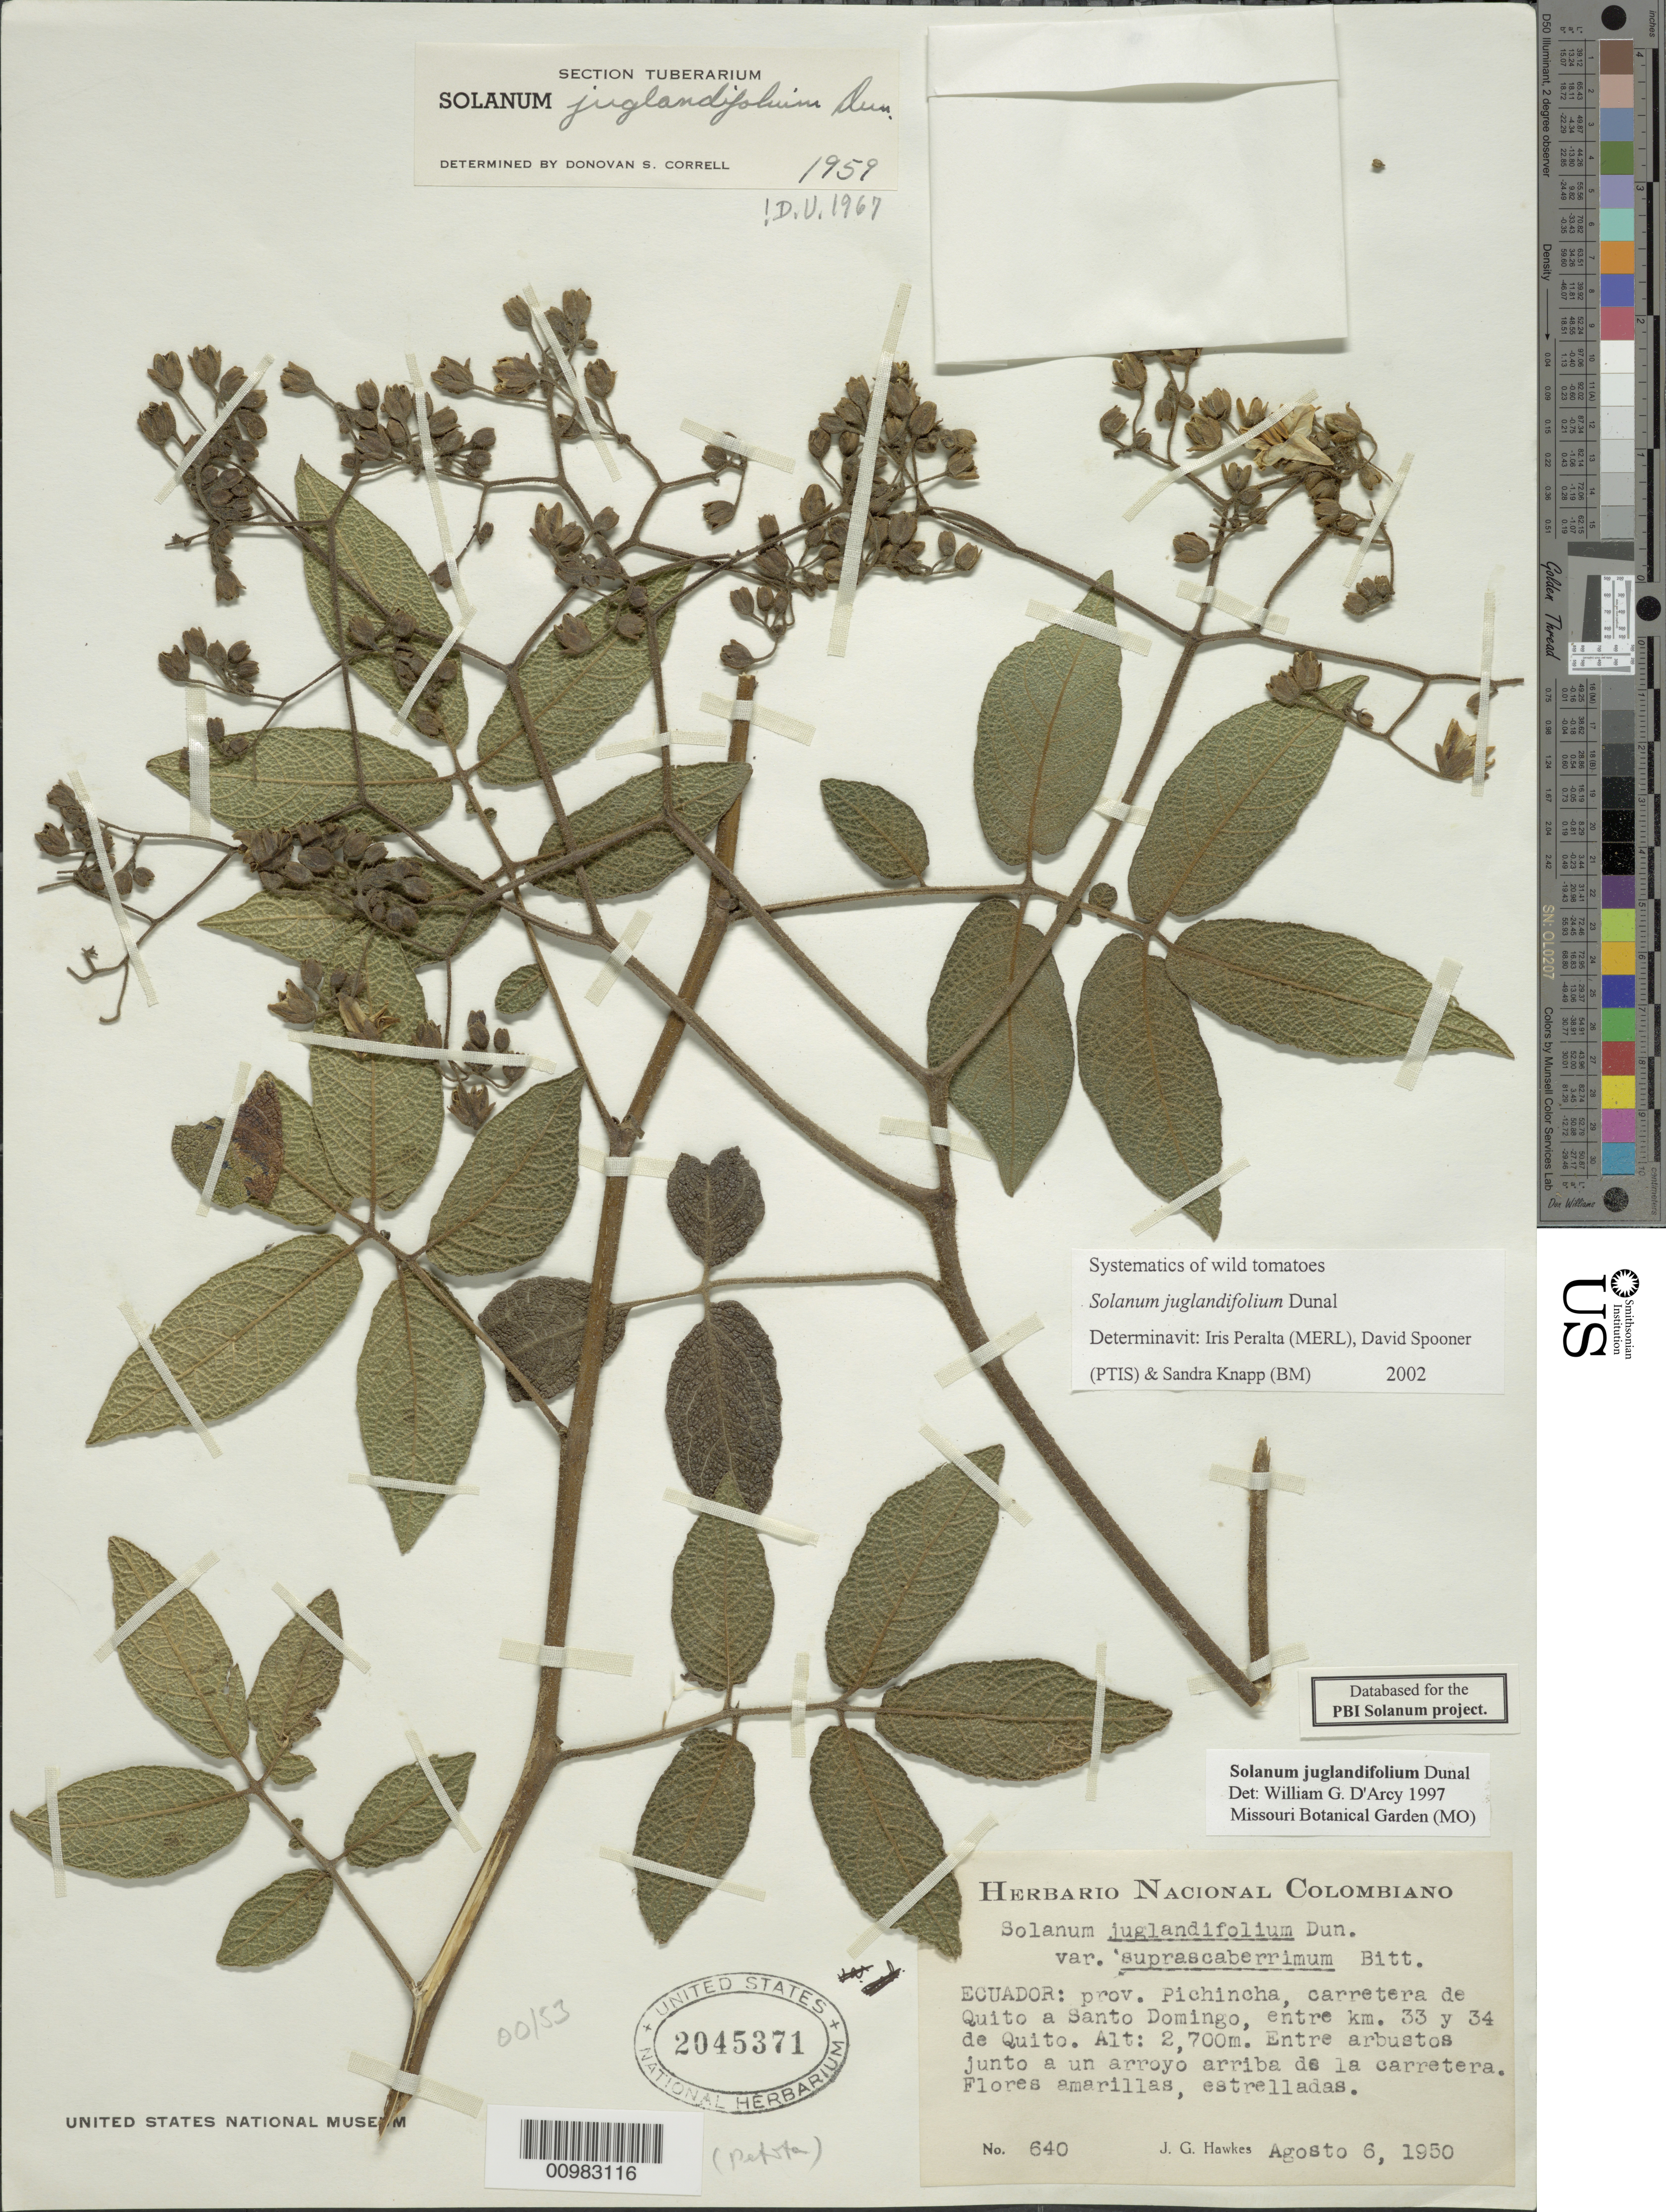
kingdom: Plantae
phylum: Tracheophyta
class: Magnoliopsida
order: Solanales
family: Solanaceae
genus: Solanum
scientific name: Solanum juglandifolium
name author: Dunal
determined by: Peralta, Iris E.; Knapp, S. D.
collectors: J. Hawkes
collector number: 640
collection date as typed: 6 Aug 1950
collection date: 1950-08-06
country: Ecuador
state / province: Pichincha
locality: carretera de Quito a Santo Domingo, entre km 33 y 34 de Quito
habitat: junto a un arroyo arriba de la carretera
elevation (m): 2700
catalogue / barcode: US 2045371